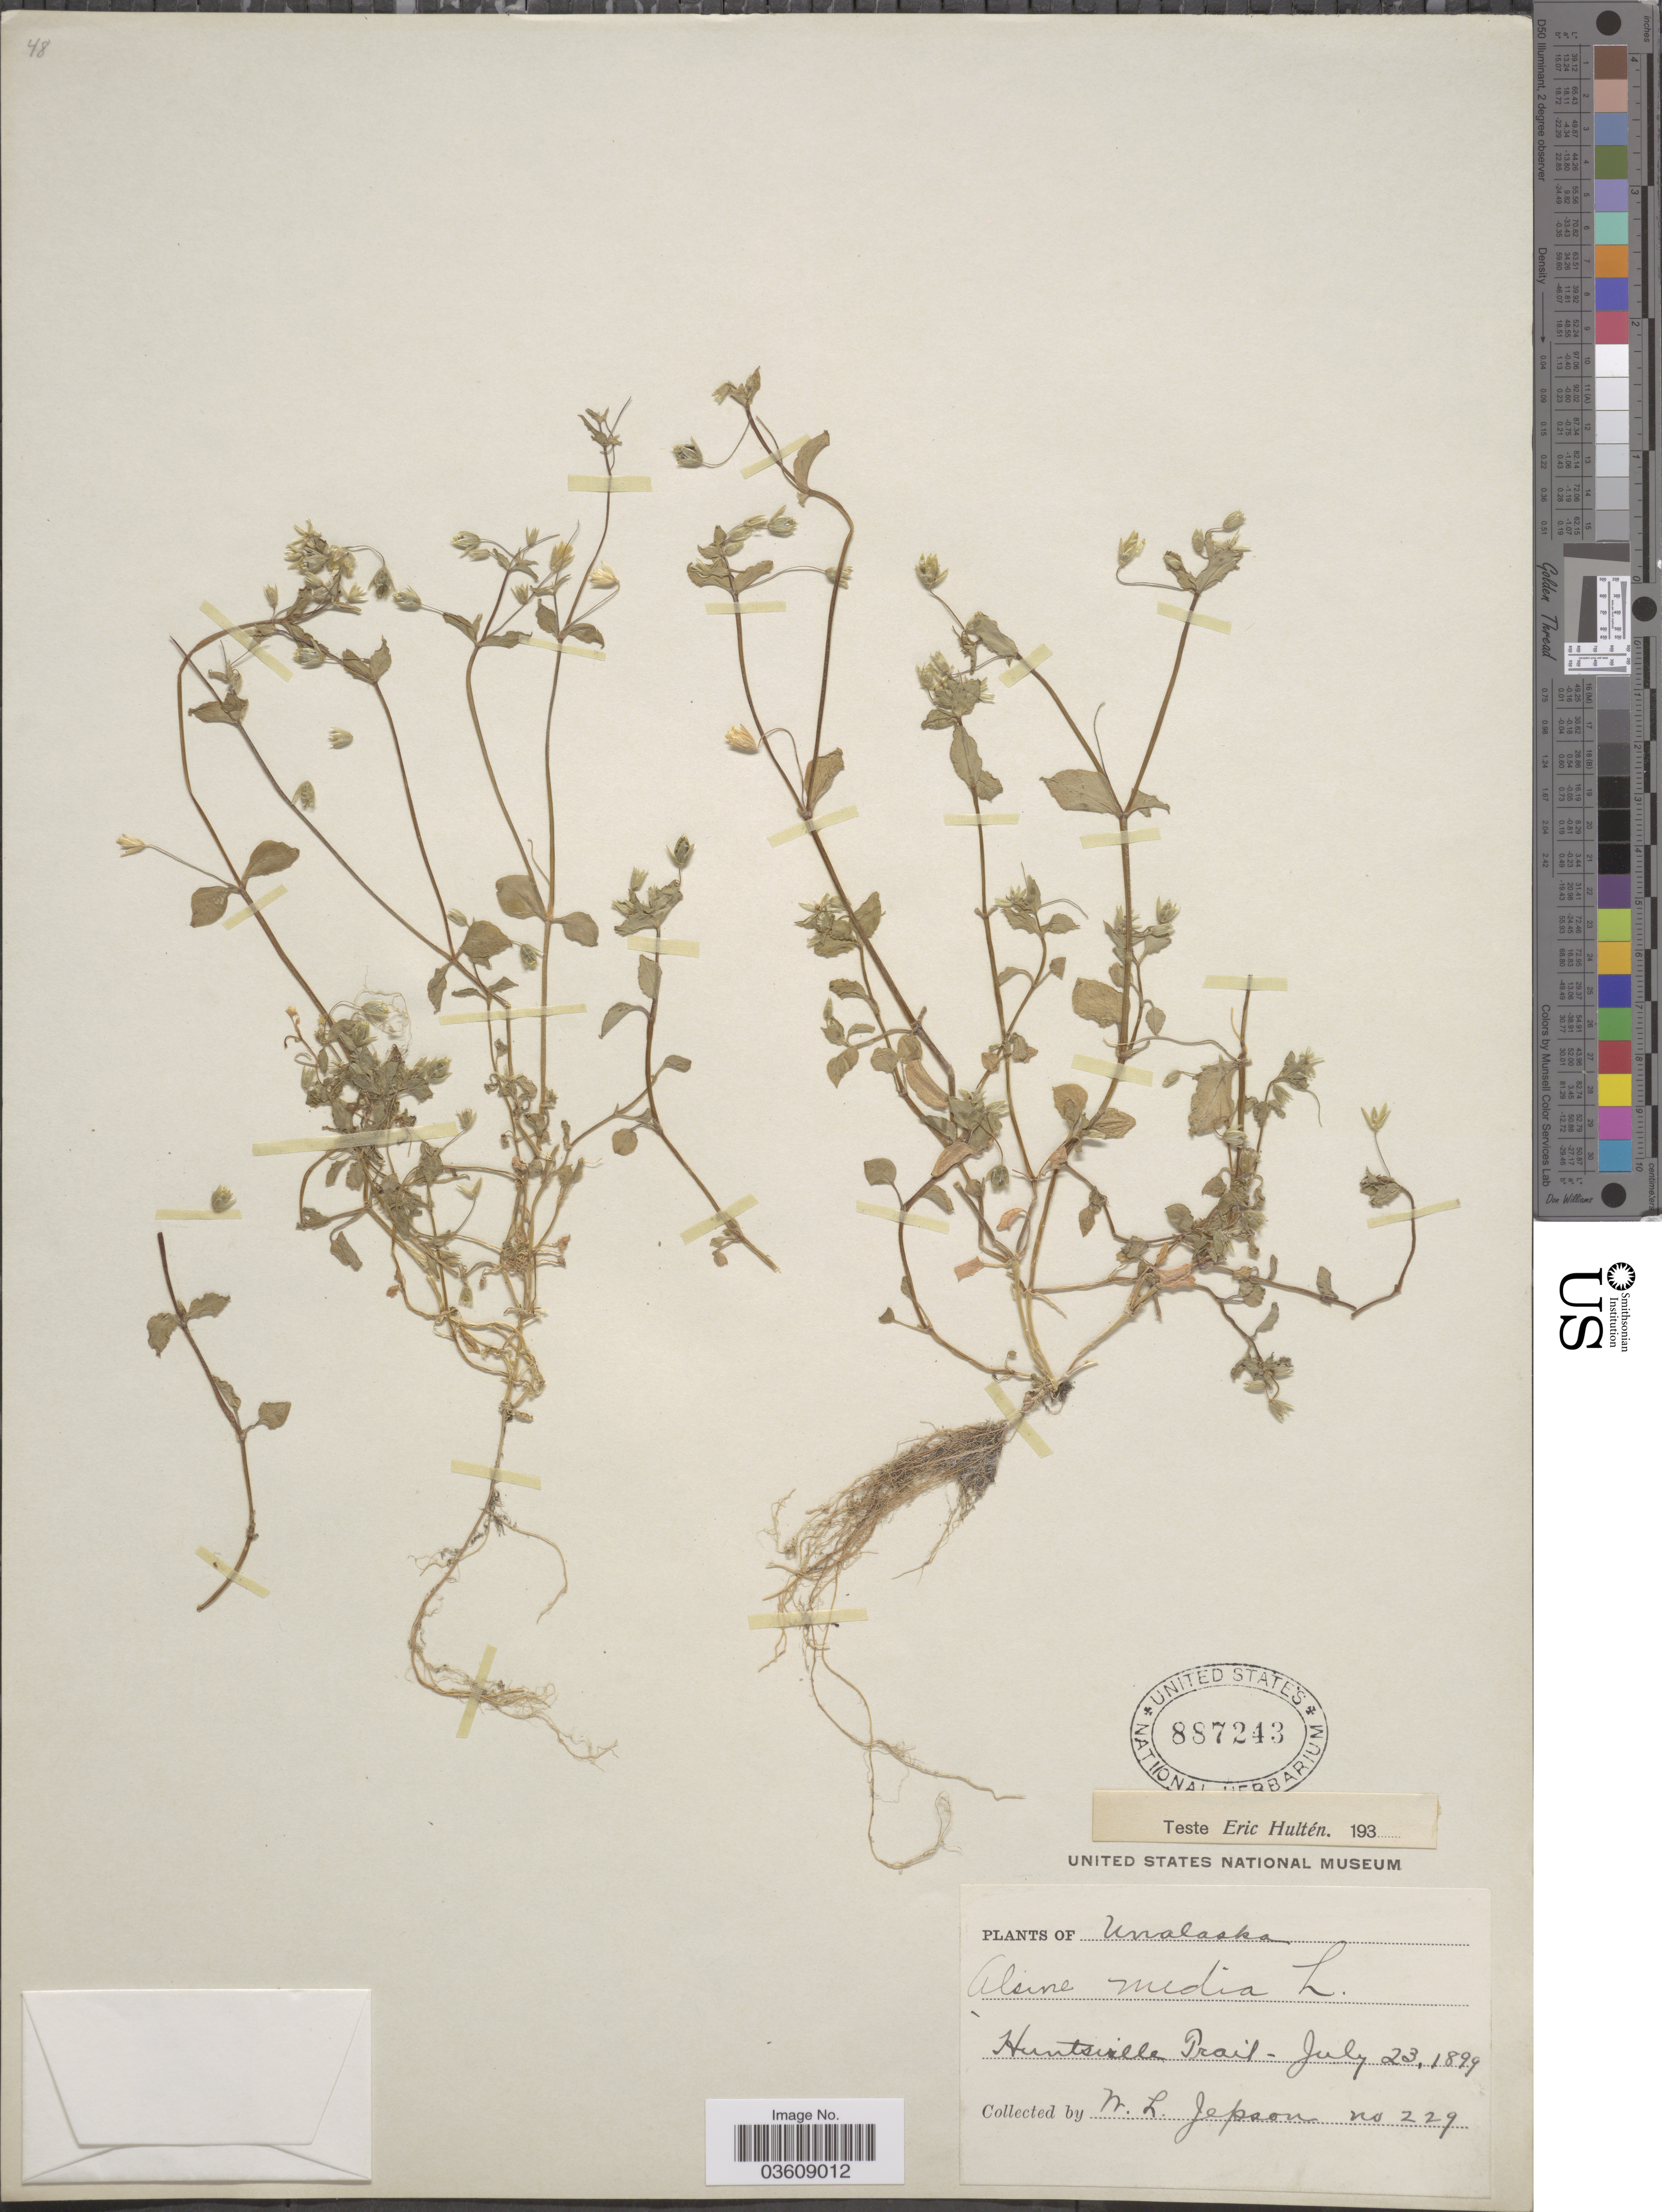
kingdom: Plantae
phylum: Tracheophyta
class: Magnoliopsida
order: Caryophyllales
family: Caryophyllaceae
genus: Stellaria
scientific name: Stellaria media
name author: (L.) Vill.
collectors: W. L. Jepson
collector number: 229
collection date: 1899-07-23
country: United States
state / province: Alaska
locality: Unalaska. Huntsville Trail.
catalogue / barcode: US 887243